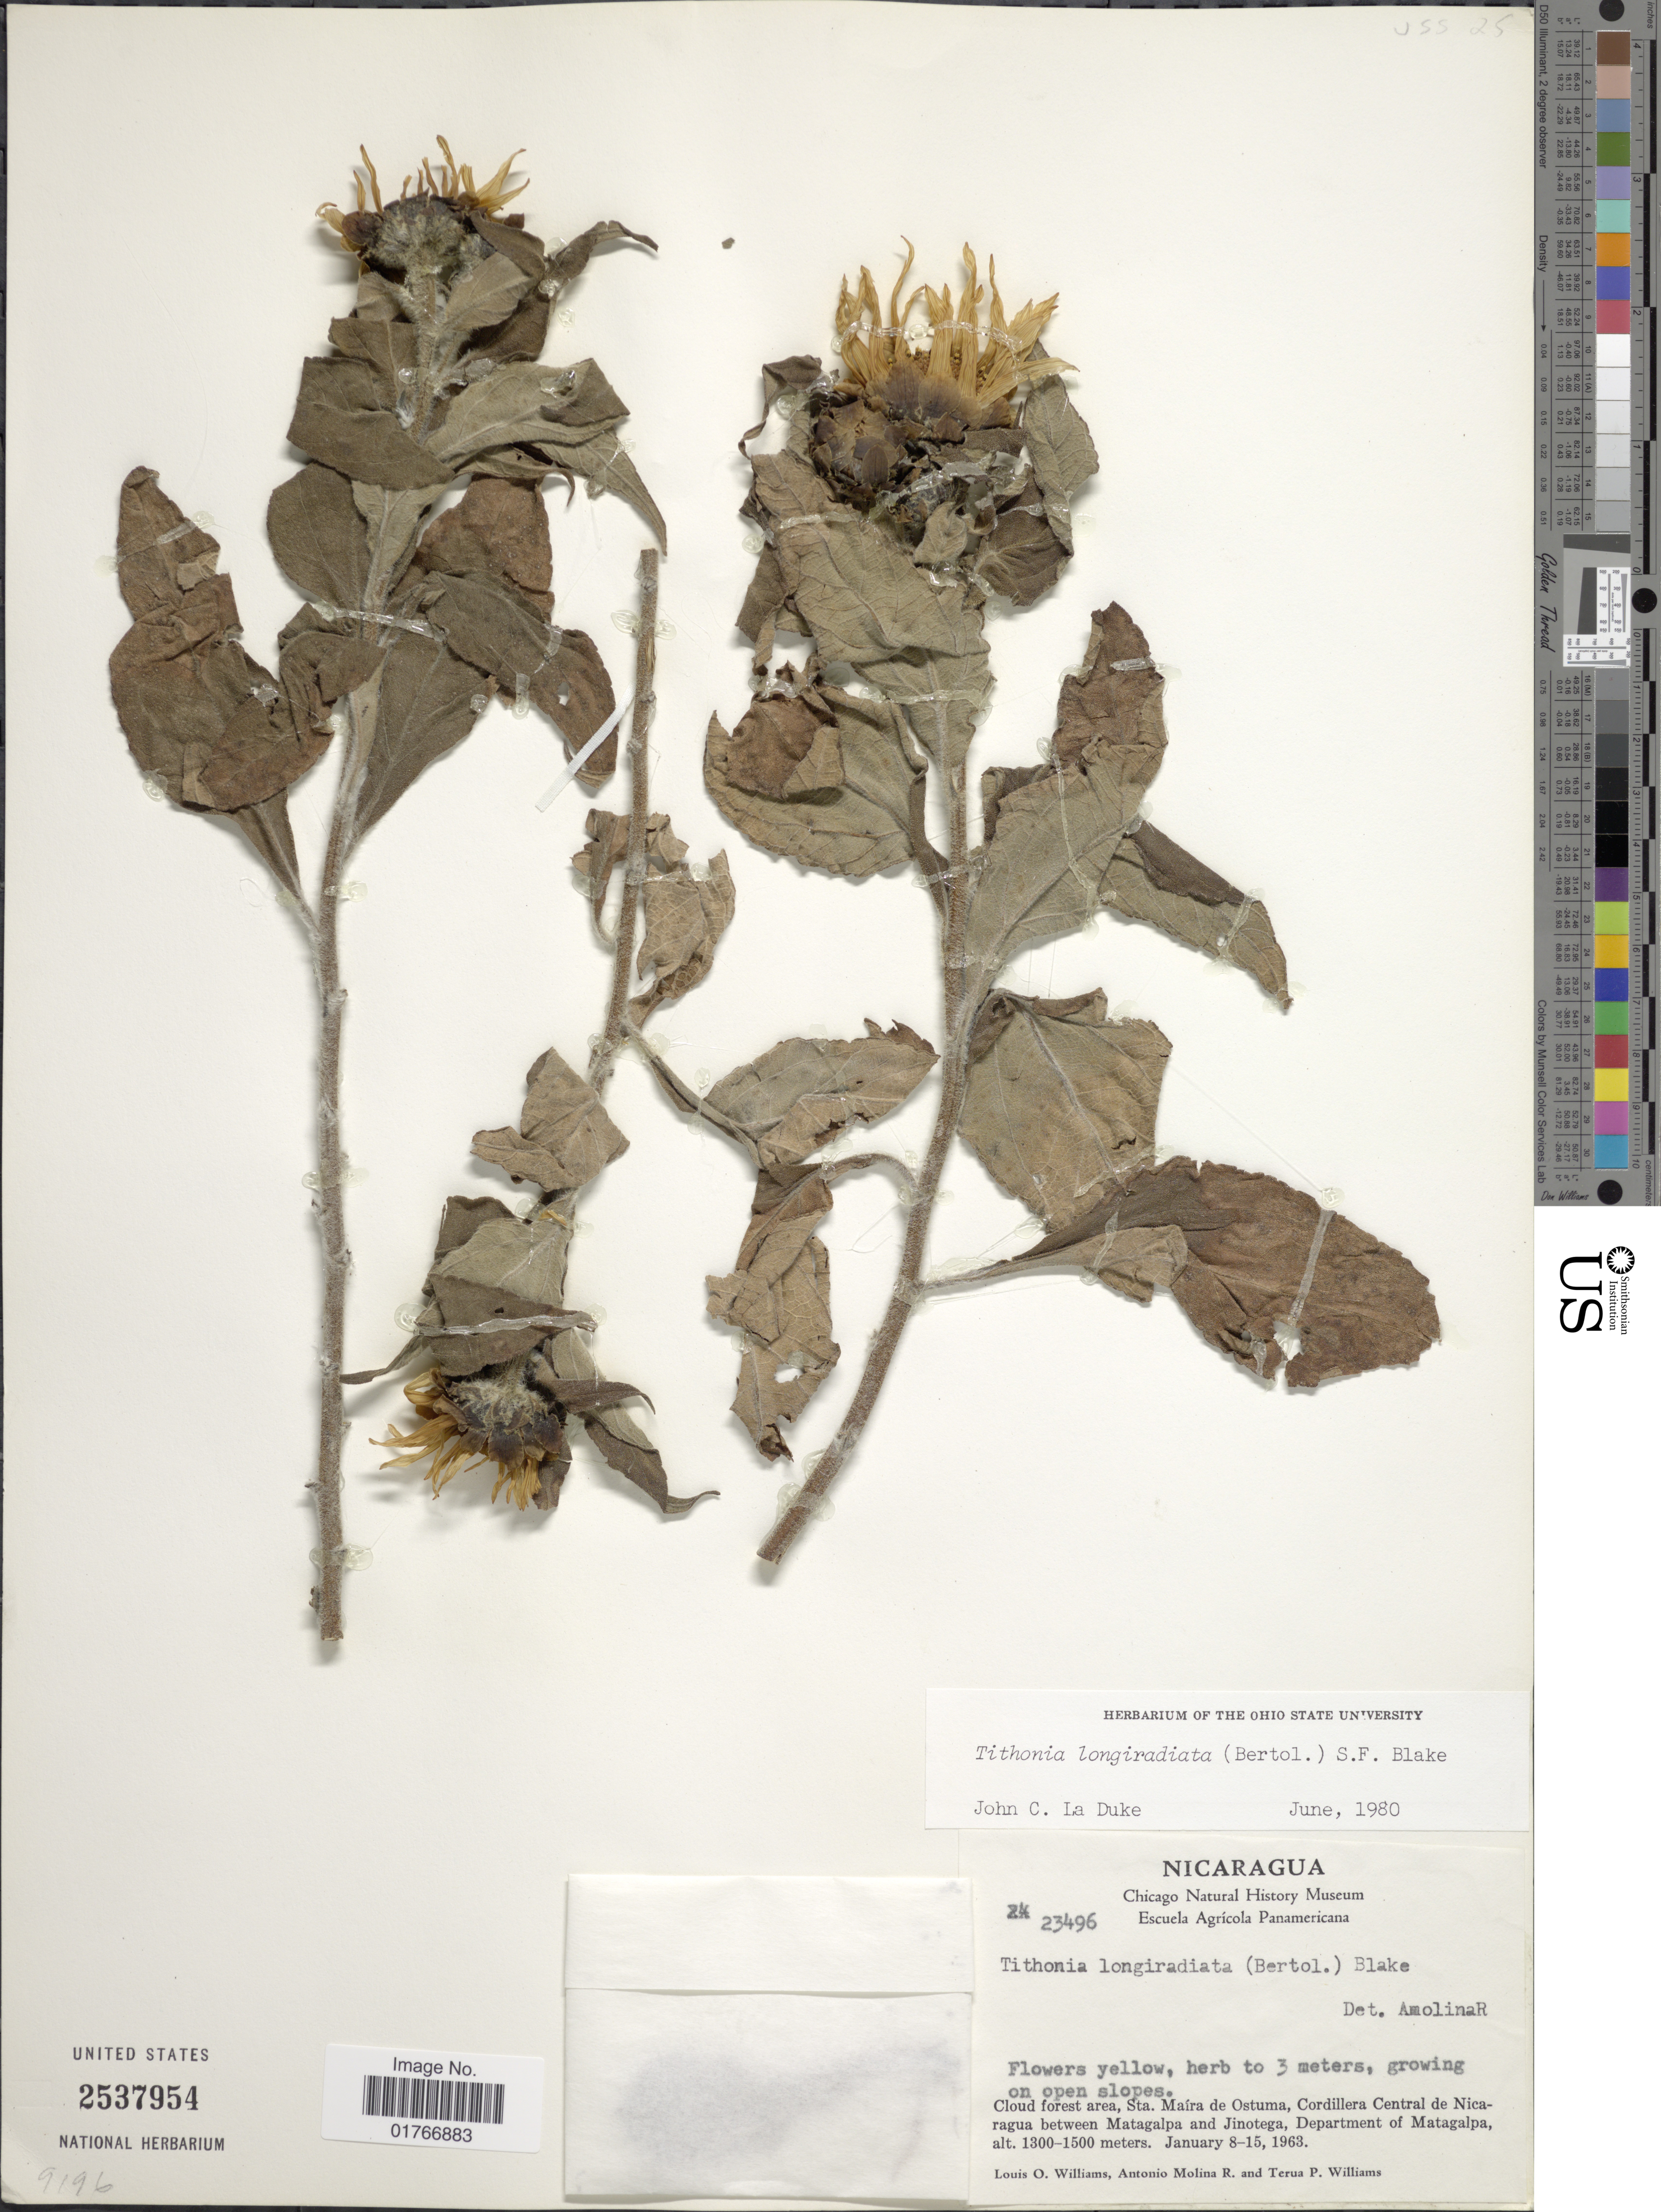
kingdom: Plantae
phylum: Tracheophyta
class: Magnoliopsida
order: Asterales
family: Asteraceae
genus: Tithonia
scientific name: Tithonia longiradiata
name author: (Bertol.) S.F. Blake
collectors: L. O. Williams, A. Molina R. & T. P. Williams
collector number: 23496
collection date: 1963-01-08/1963-01-15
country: Nicaragua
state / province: Matagalpa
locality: Cloud forest area, Sta. Maira de Ostuma, Cordillera Central de Nicaragua between Matagalpa and Jinotega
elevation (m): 1300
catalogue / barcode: US 2537954